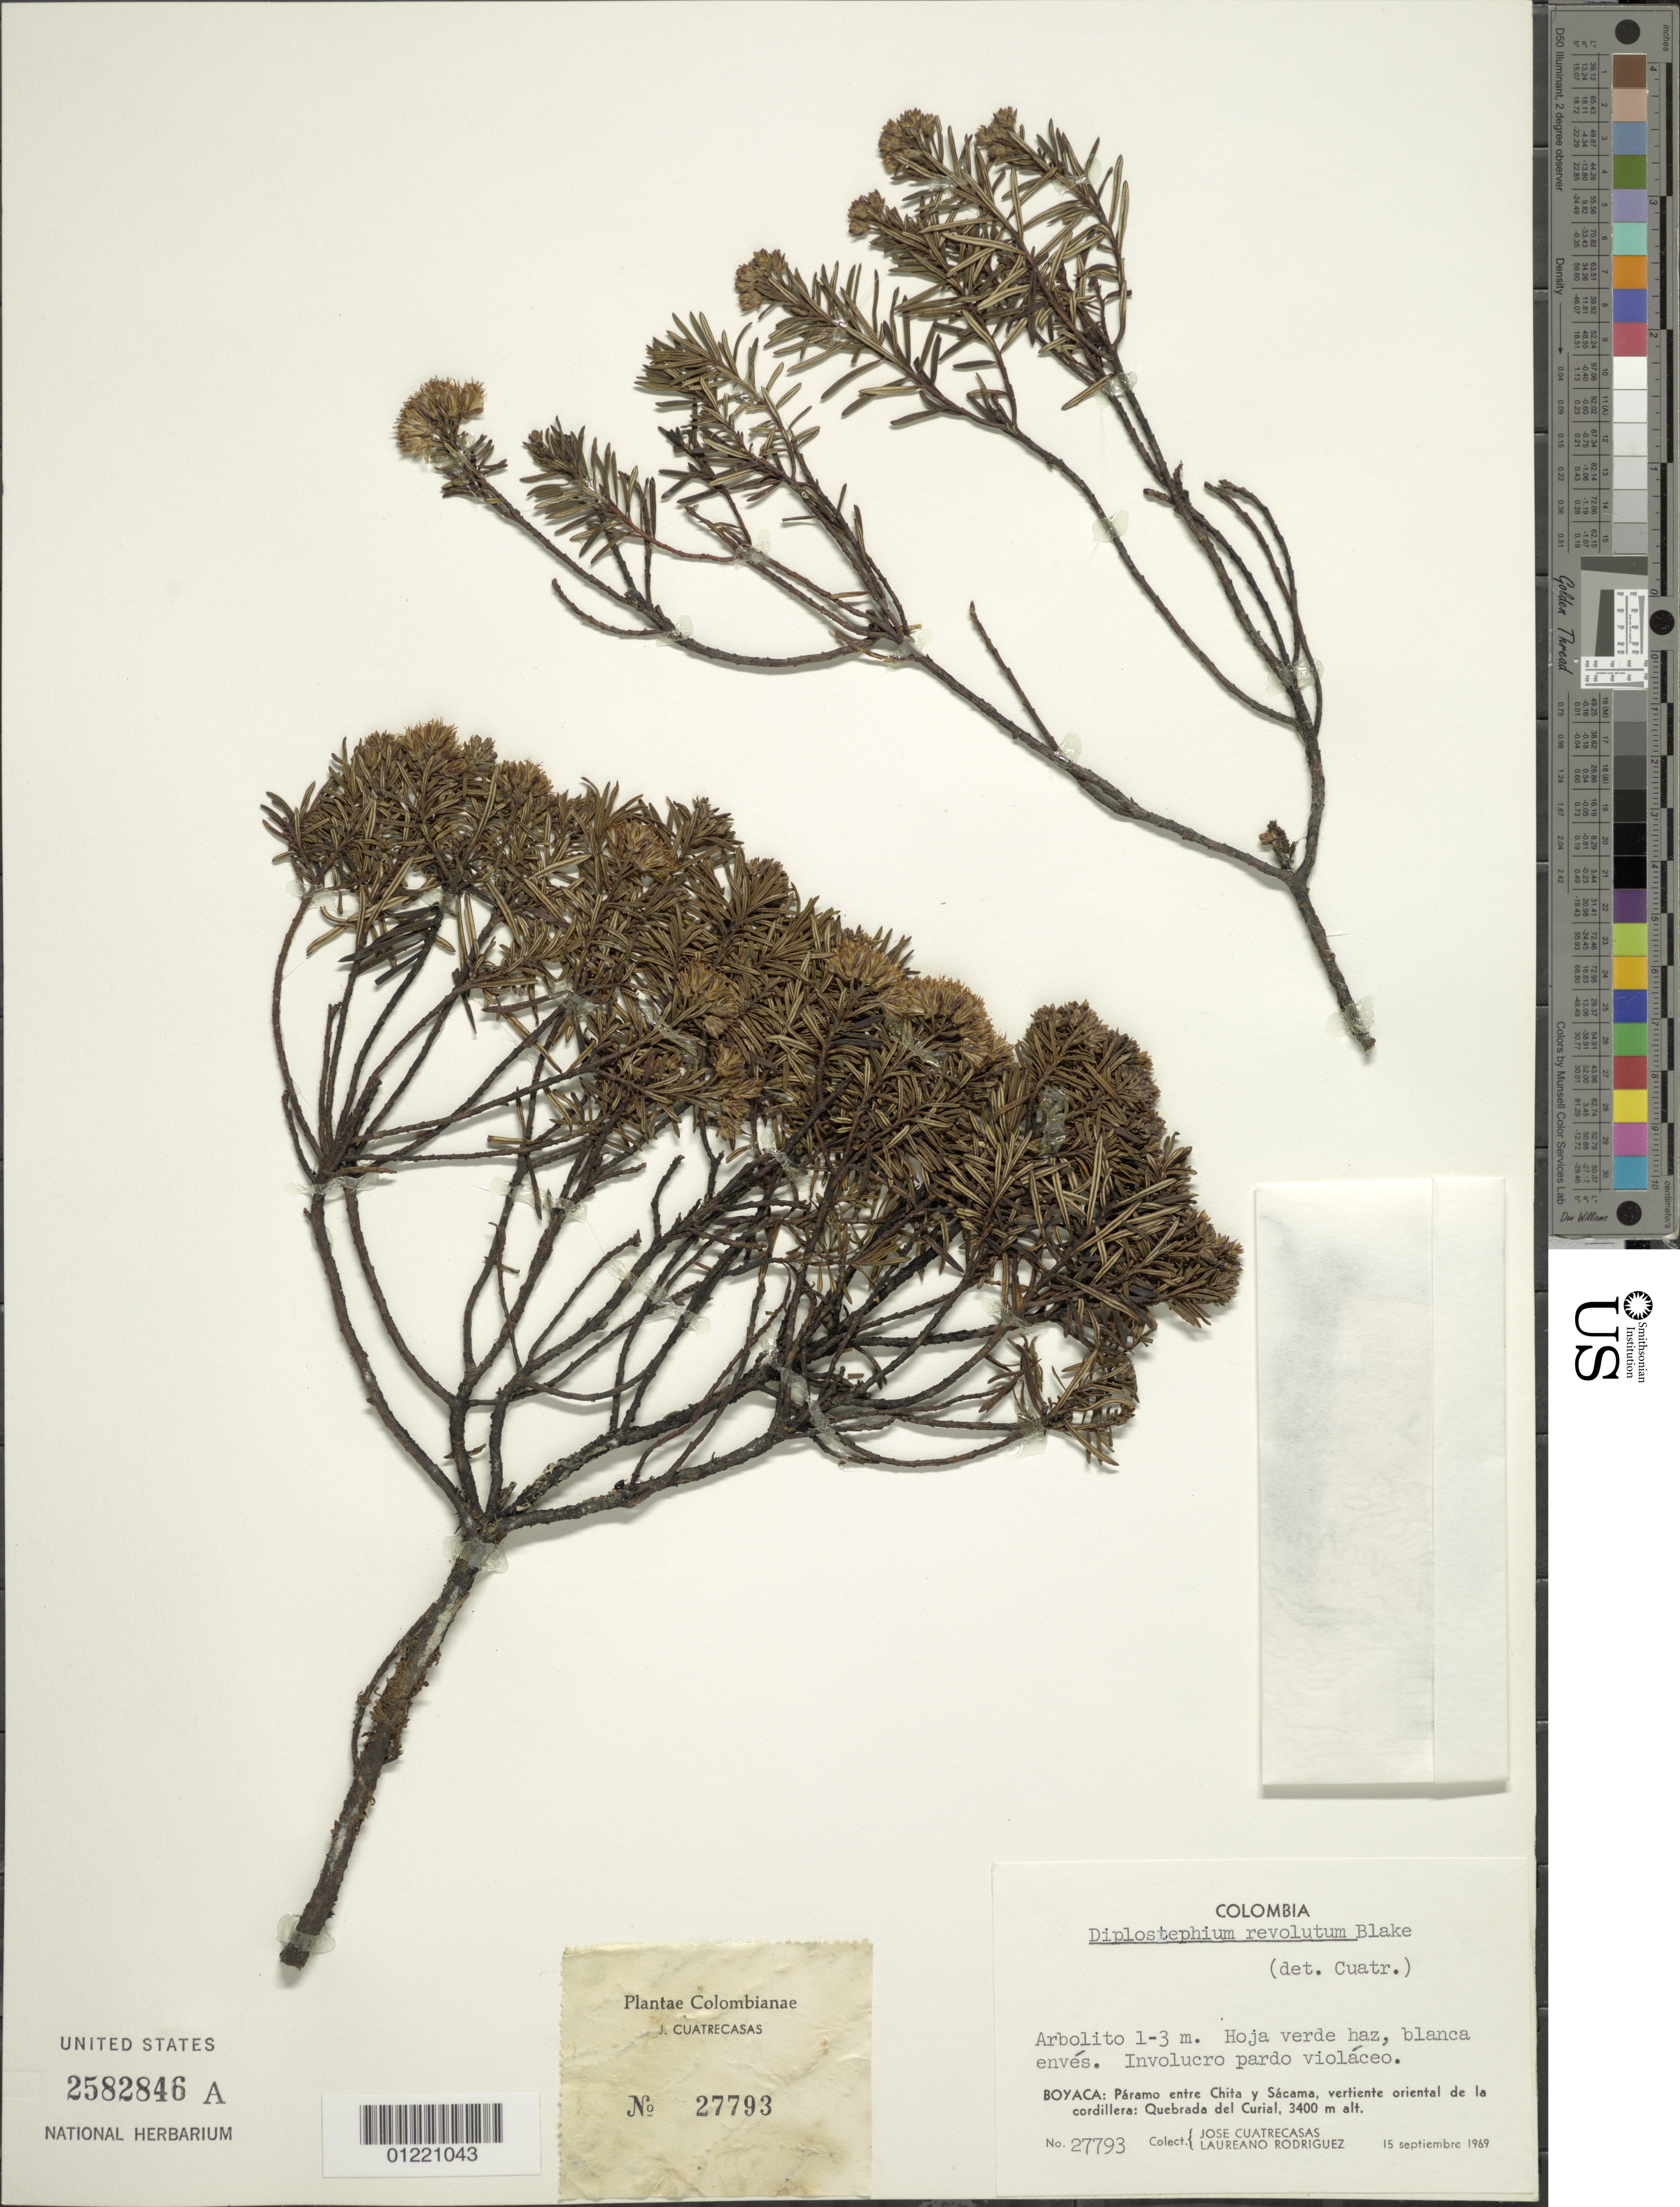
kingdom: Plantae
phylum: Tracheophyta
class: Magnoliopsida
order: Asterales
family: Asteraceae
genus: Diplostephium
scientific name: Diplostephium revolutum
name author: S.F. Blake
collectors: J. Cuatrecasas & L. Rodriguez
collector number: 27793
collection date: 1969-09-15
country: Colombia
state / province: Boyacá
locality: Paramo entre Chita y Sacama, vertiente oriental de la cordillera: Quebrada del Curial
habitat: paramo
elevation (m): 3400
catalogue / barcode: US 2582846A